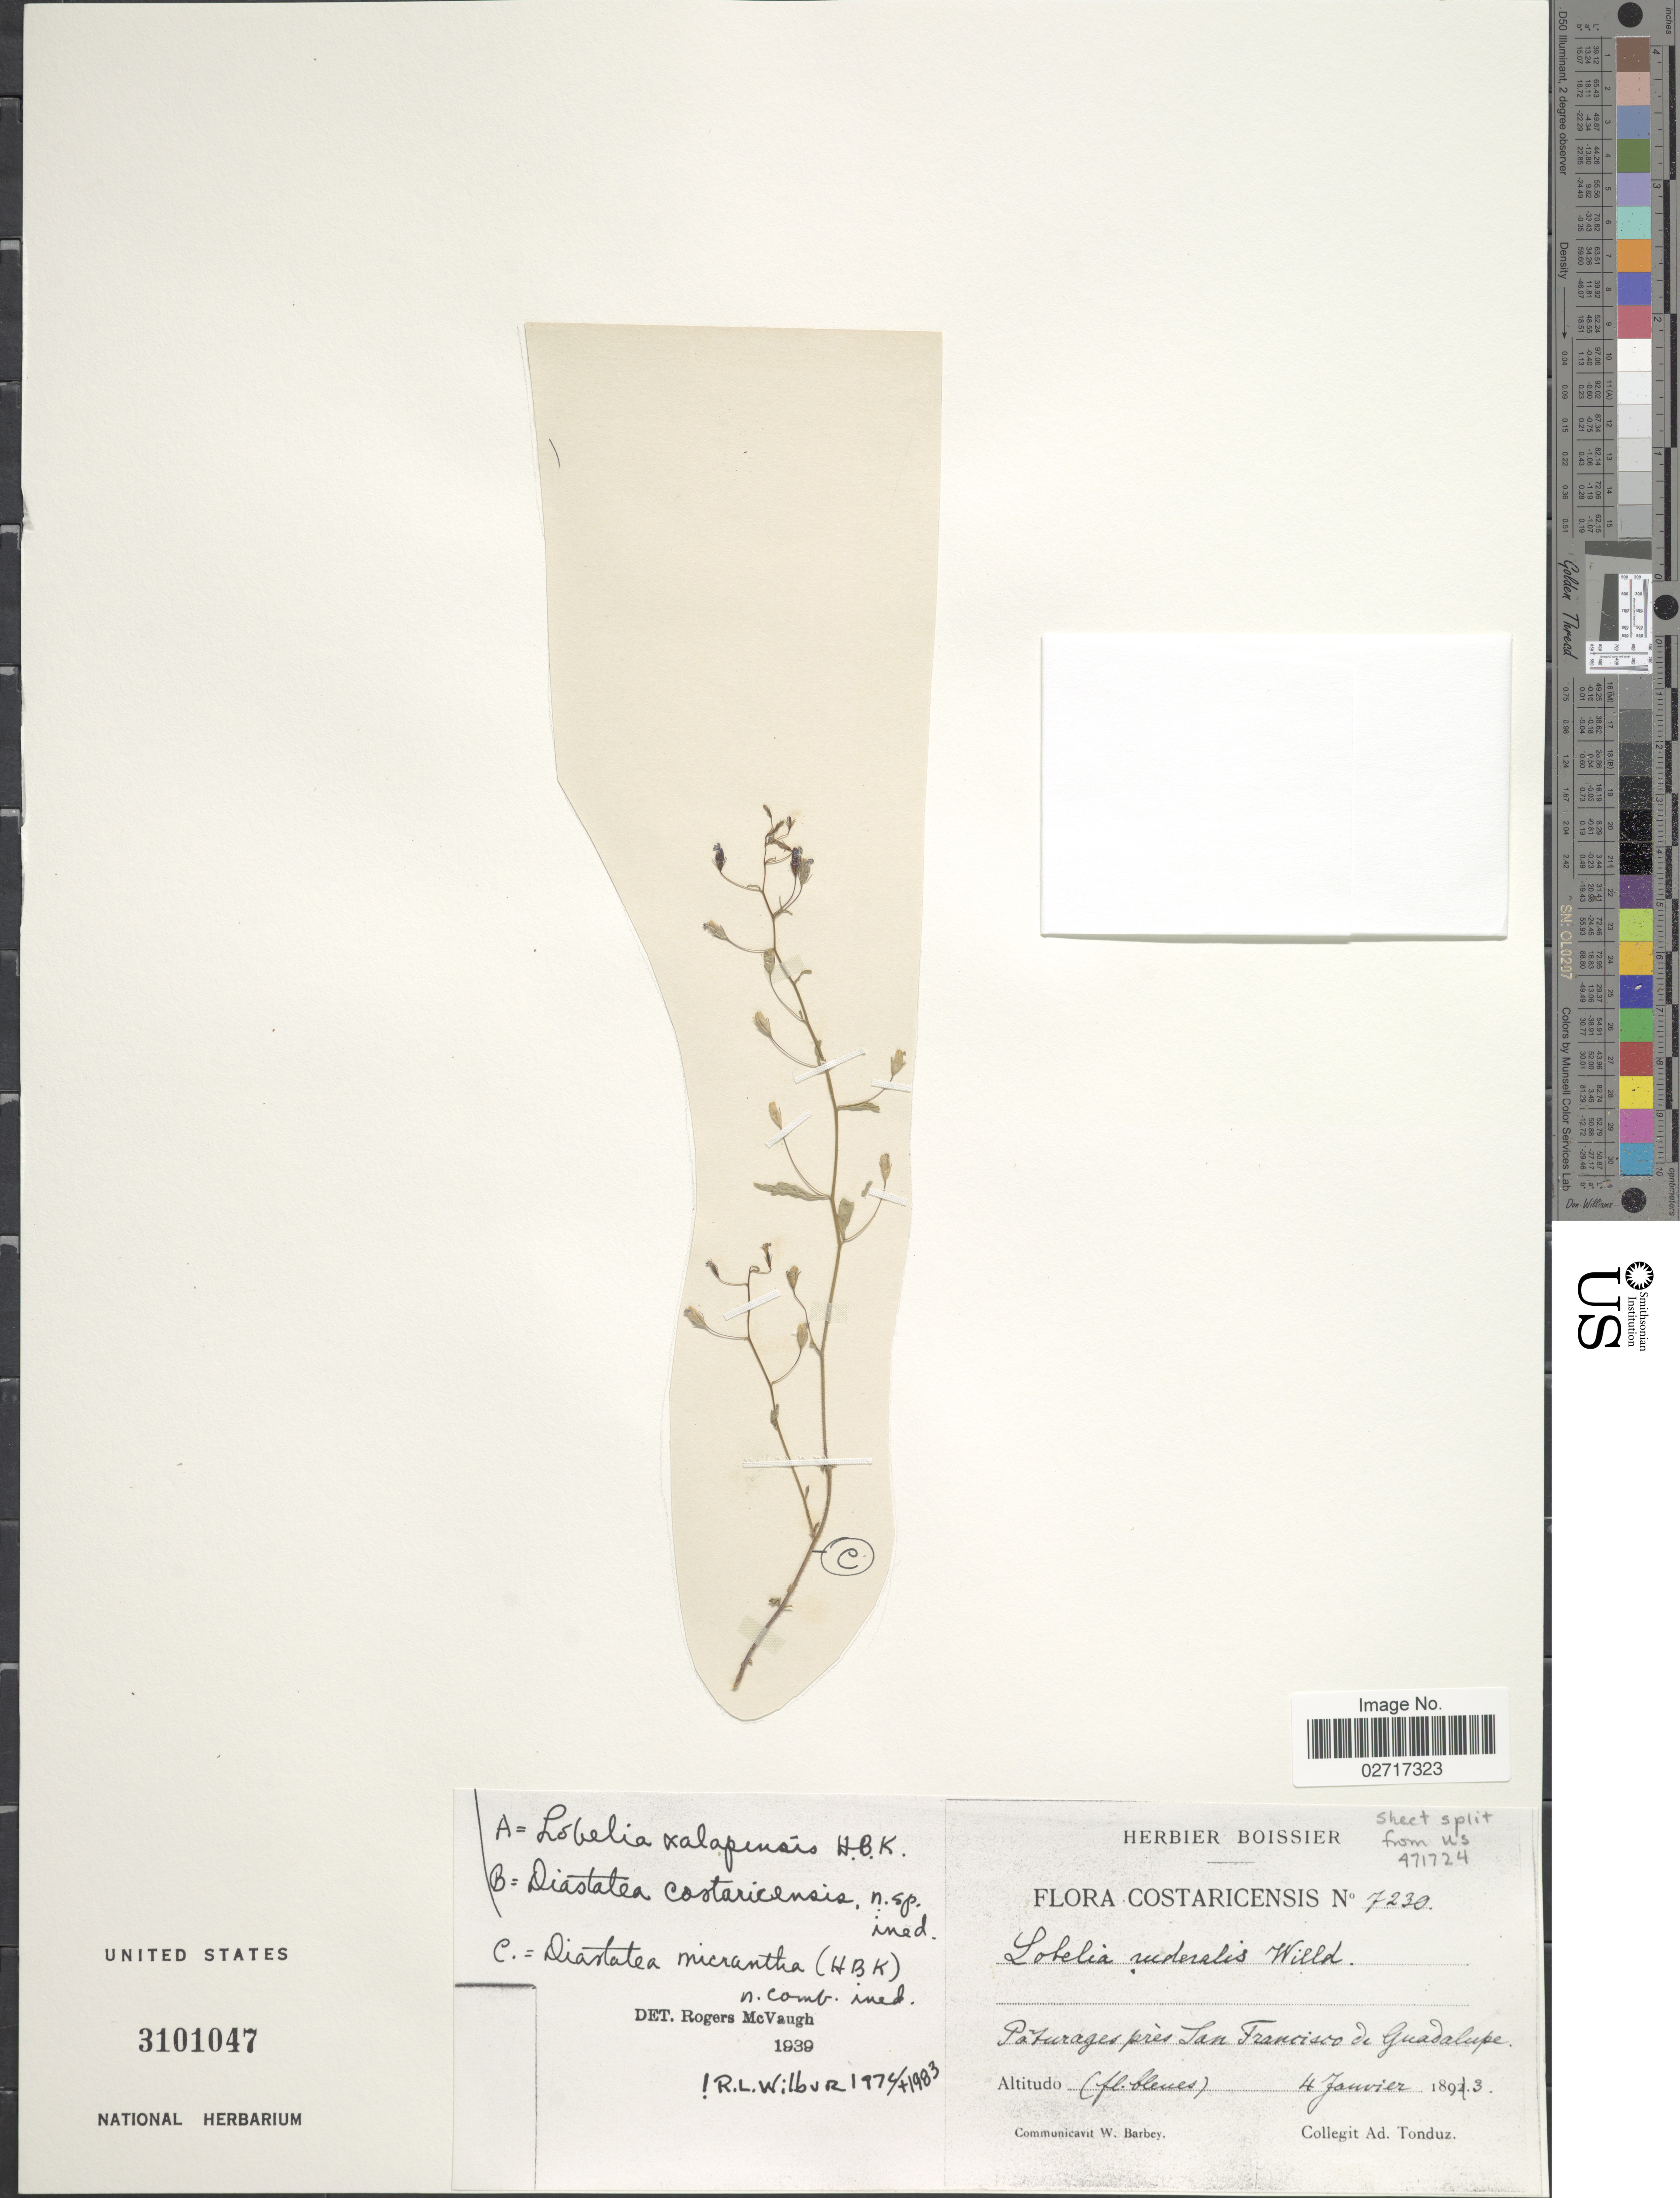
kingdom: Plantae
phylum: Tracheophyta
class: Magnoliopsida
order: Asterales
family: Campanulaceae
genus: Diastatea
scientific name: Diastatea micrantha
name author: (Kunth) McVaugh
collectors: A. Tonduz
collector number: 7230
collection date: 1893-01-04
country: Costa Rica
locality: Paturages près San Francisco de Guadalupe.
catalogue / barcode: US 3101047